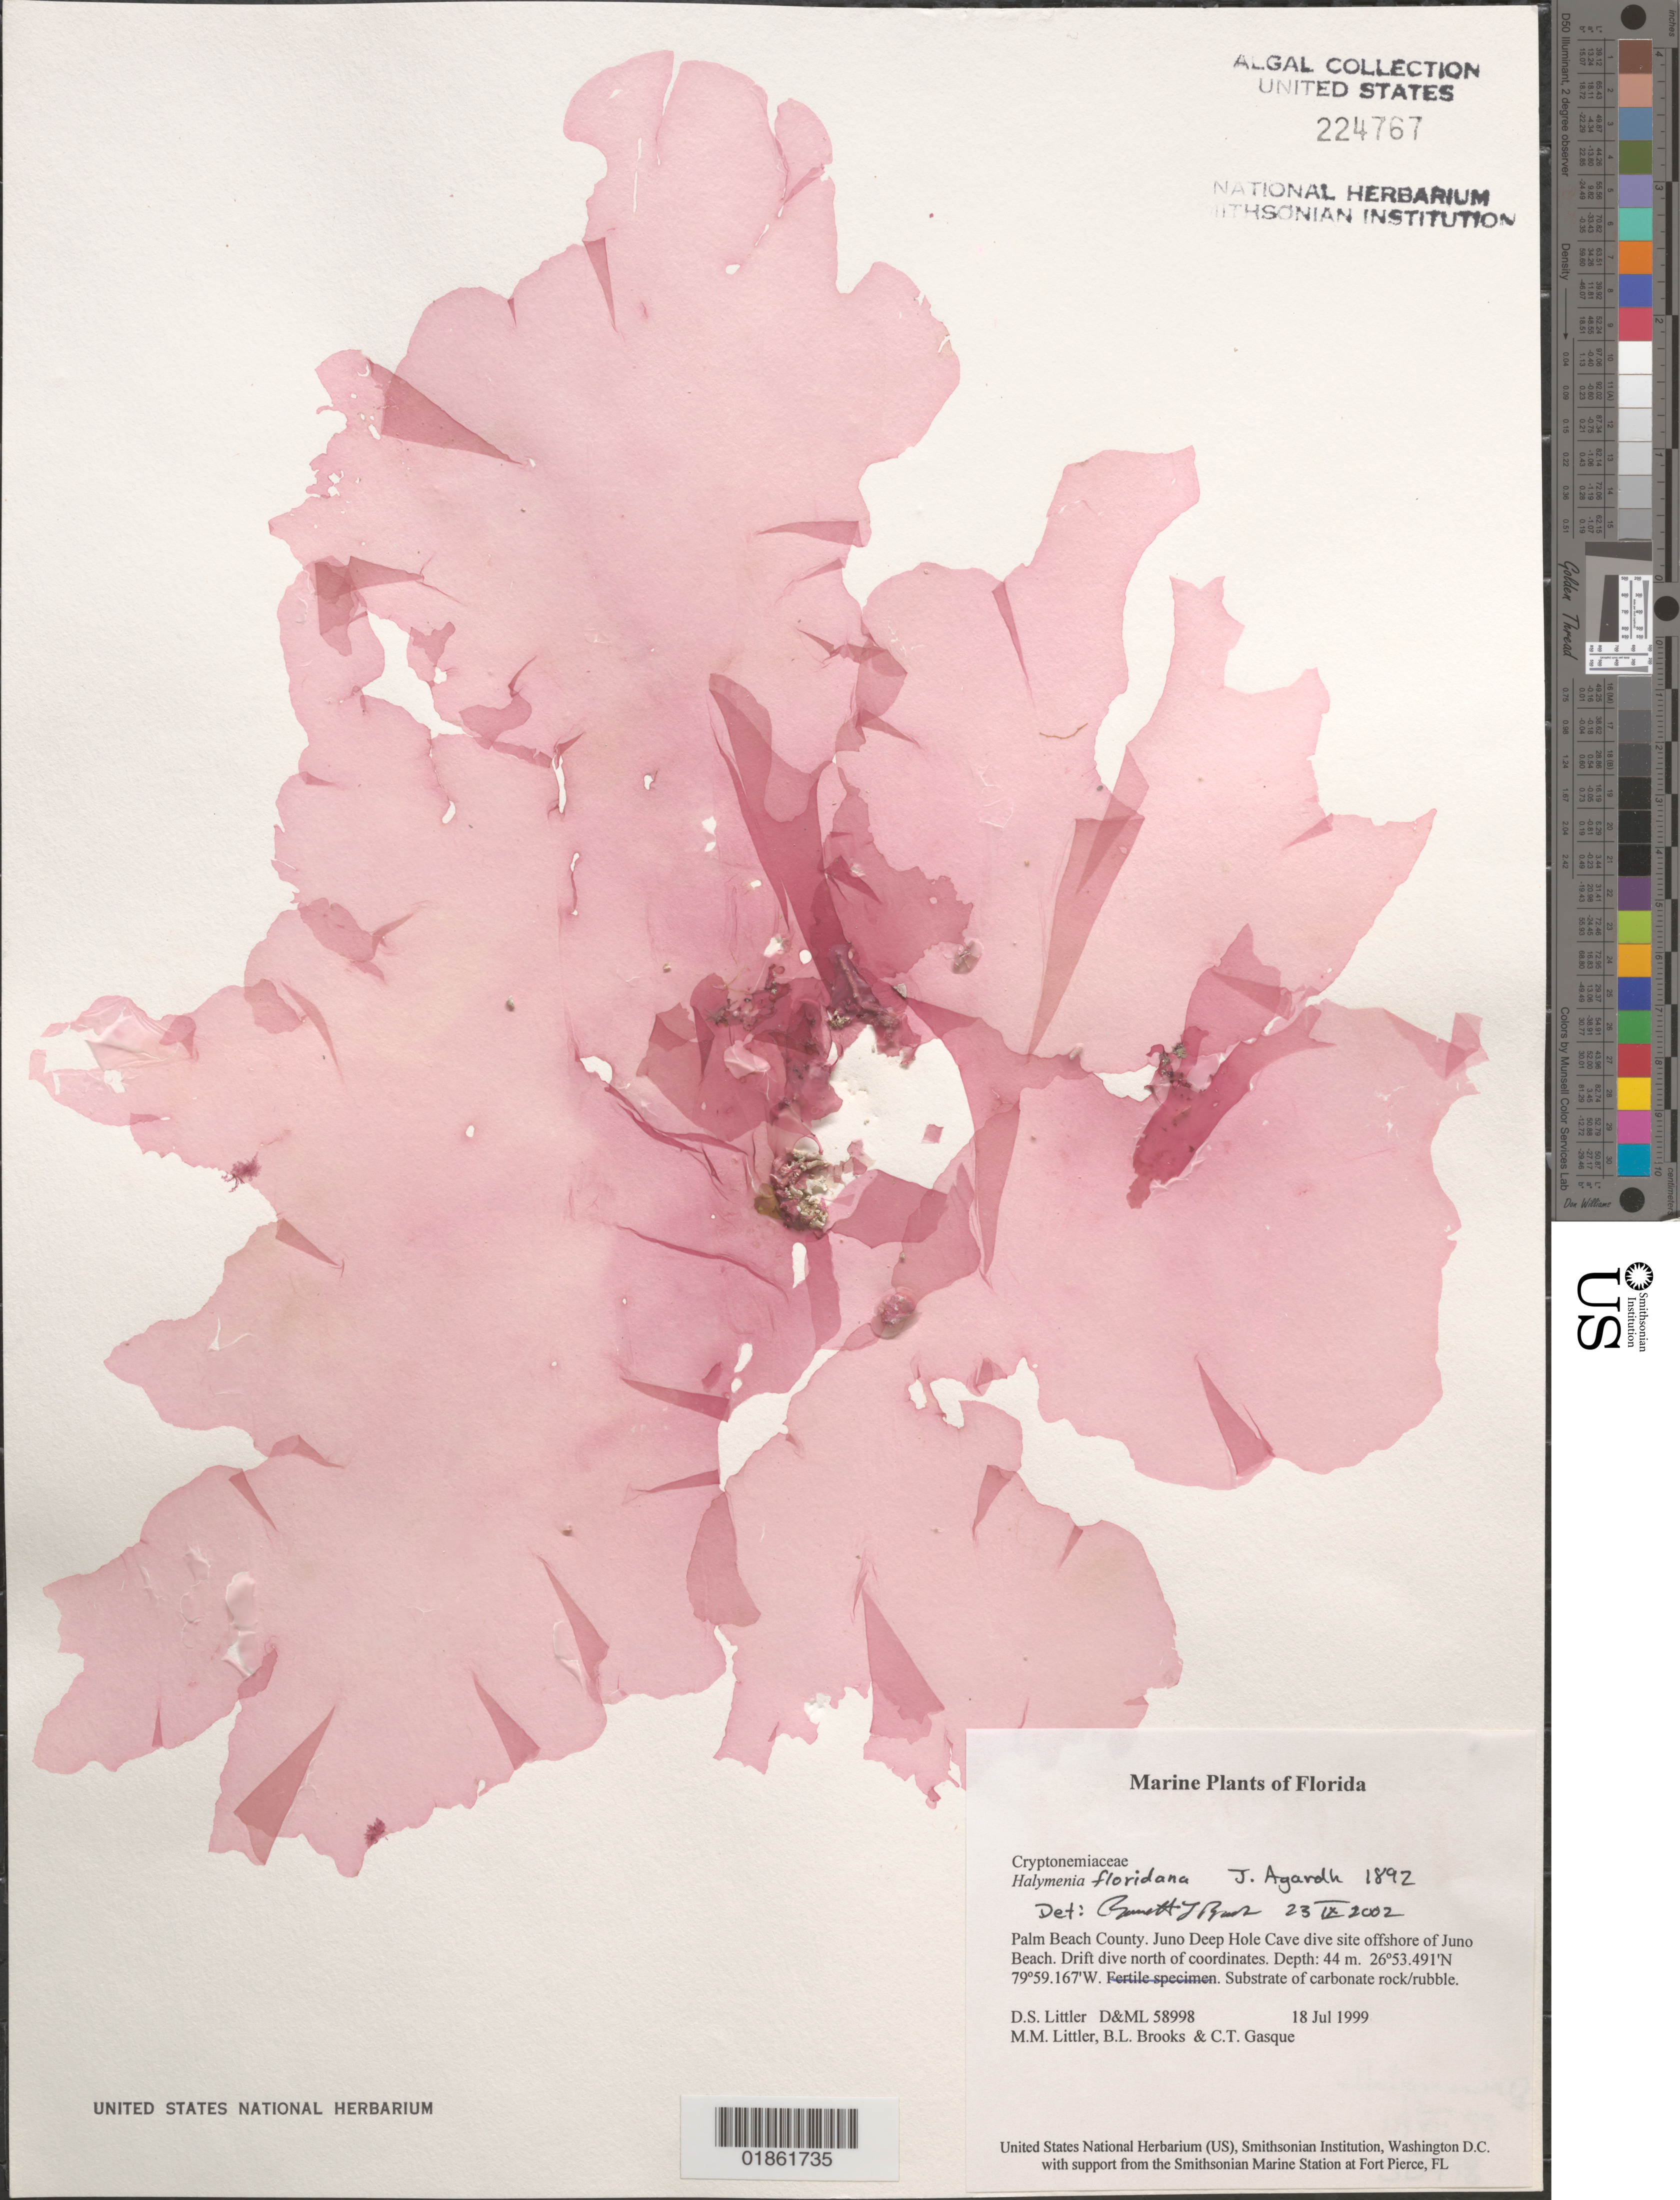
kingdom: Plantae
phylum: Rhodophyta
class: Florideophyceae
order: Halymeniales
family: Halymeniaceae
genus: Halymenia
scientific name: Halymenia sp.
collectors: D. S. Littler, M. M. Littler & C. Gasque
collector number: D&ML 58998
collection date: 1999-07-18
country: United States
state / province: Florida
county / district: Palm Beach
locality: Juno Beach, deep hole cave.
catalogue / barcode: US 224767